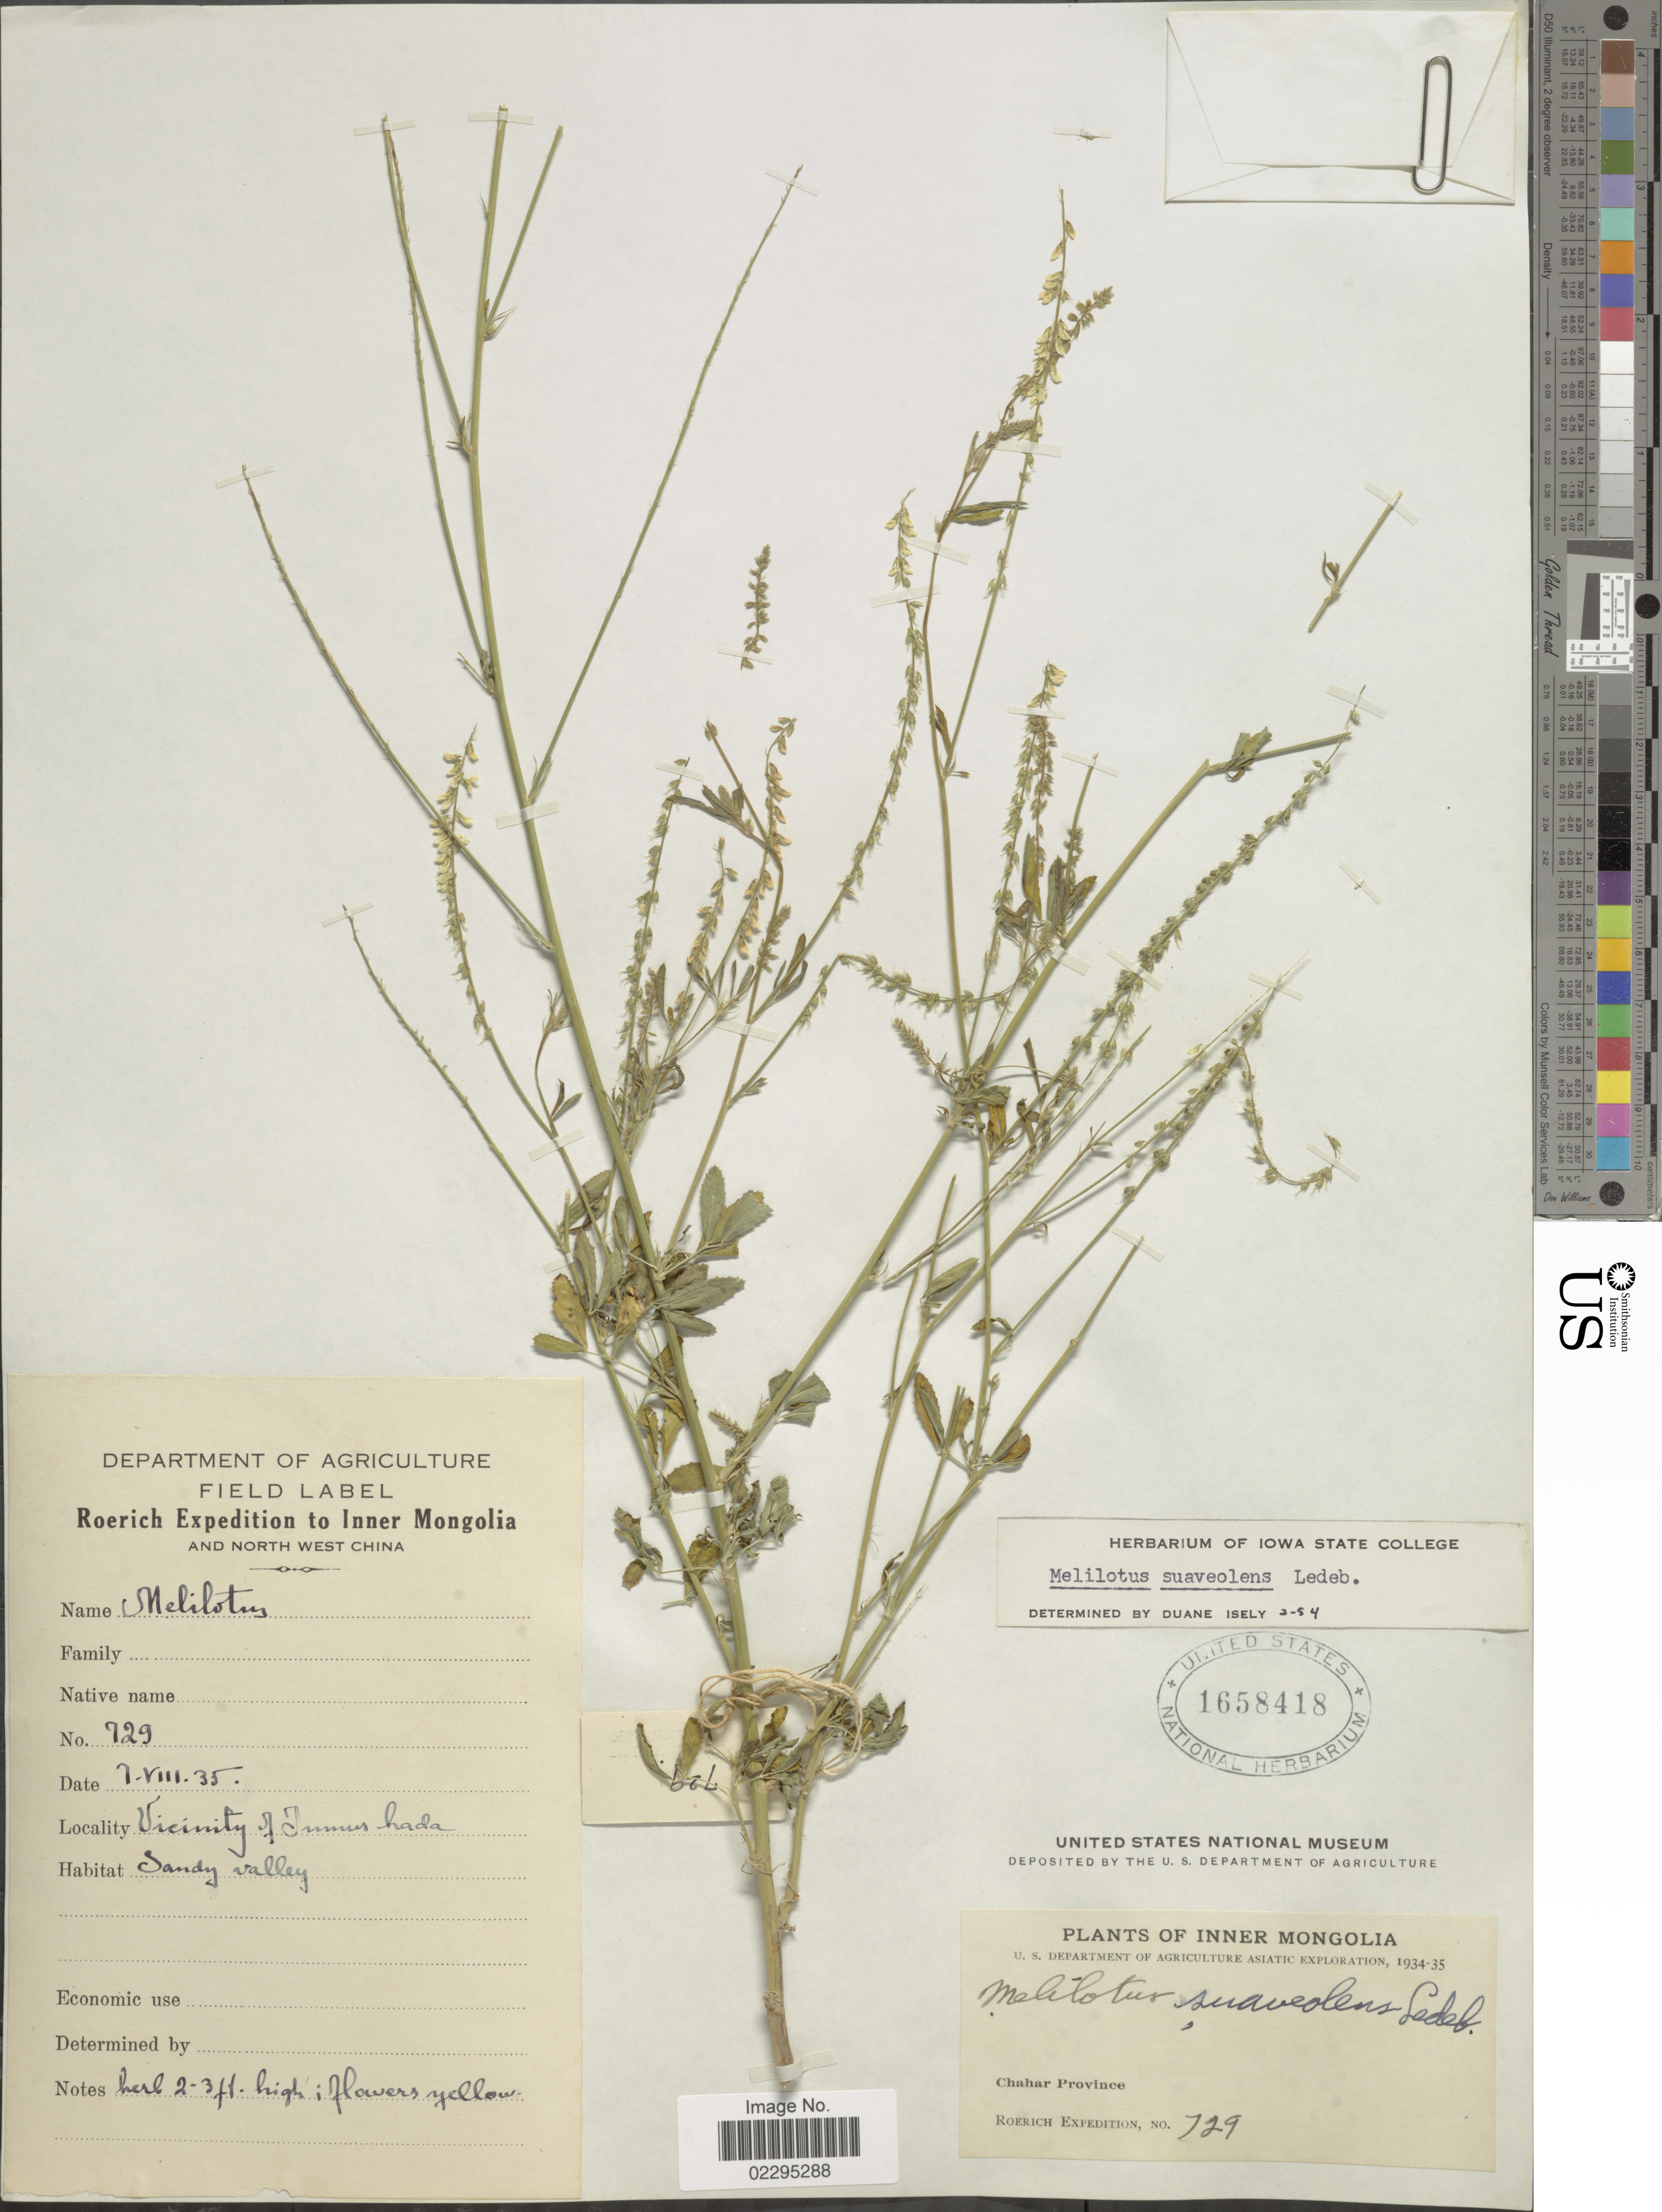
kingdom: Plantae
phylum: Tracheophyta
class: Magnoliopsida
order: Fabales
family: Fabaceae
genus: Melilotus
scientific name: Melilotus suaveolens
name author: Ledeb.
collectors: Roerich Expedition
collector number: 729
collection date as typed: Transcribed d/m/y: 7/8/35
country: China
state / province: Nei Monggol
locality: Inner Mongolia. Chahar Province , Vicinity of Inner Mongol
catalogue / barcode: US 1658418